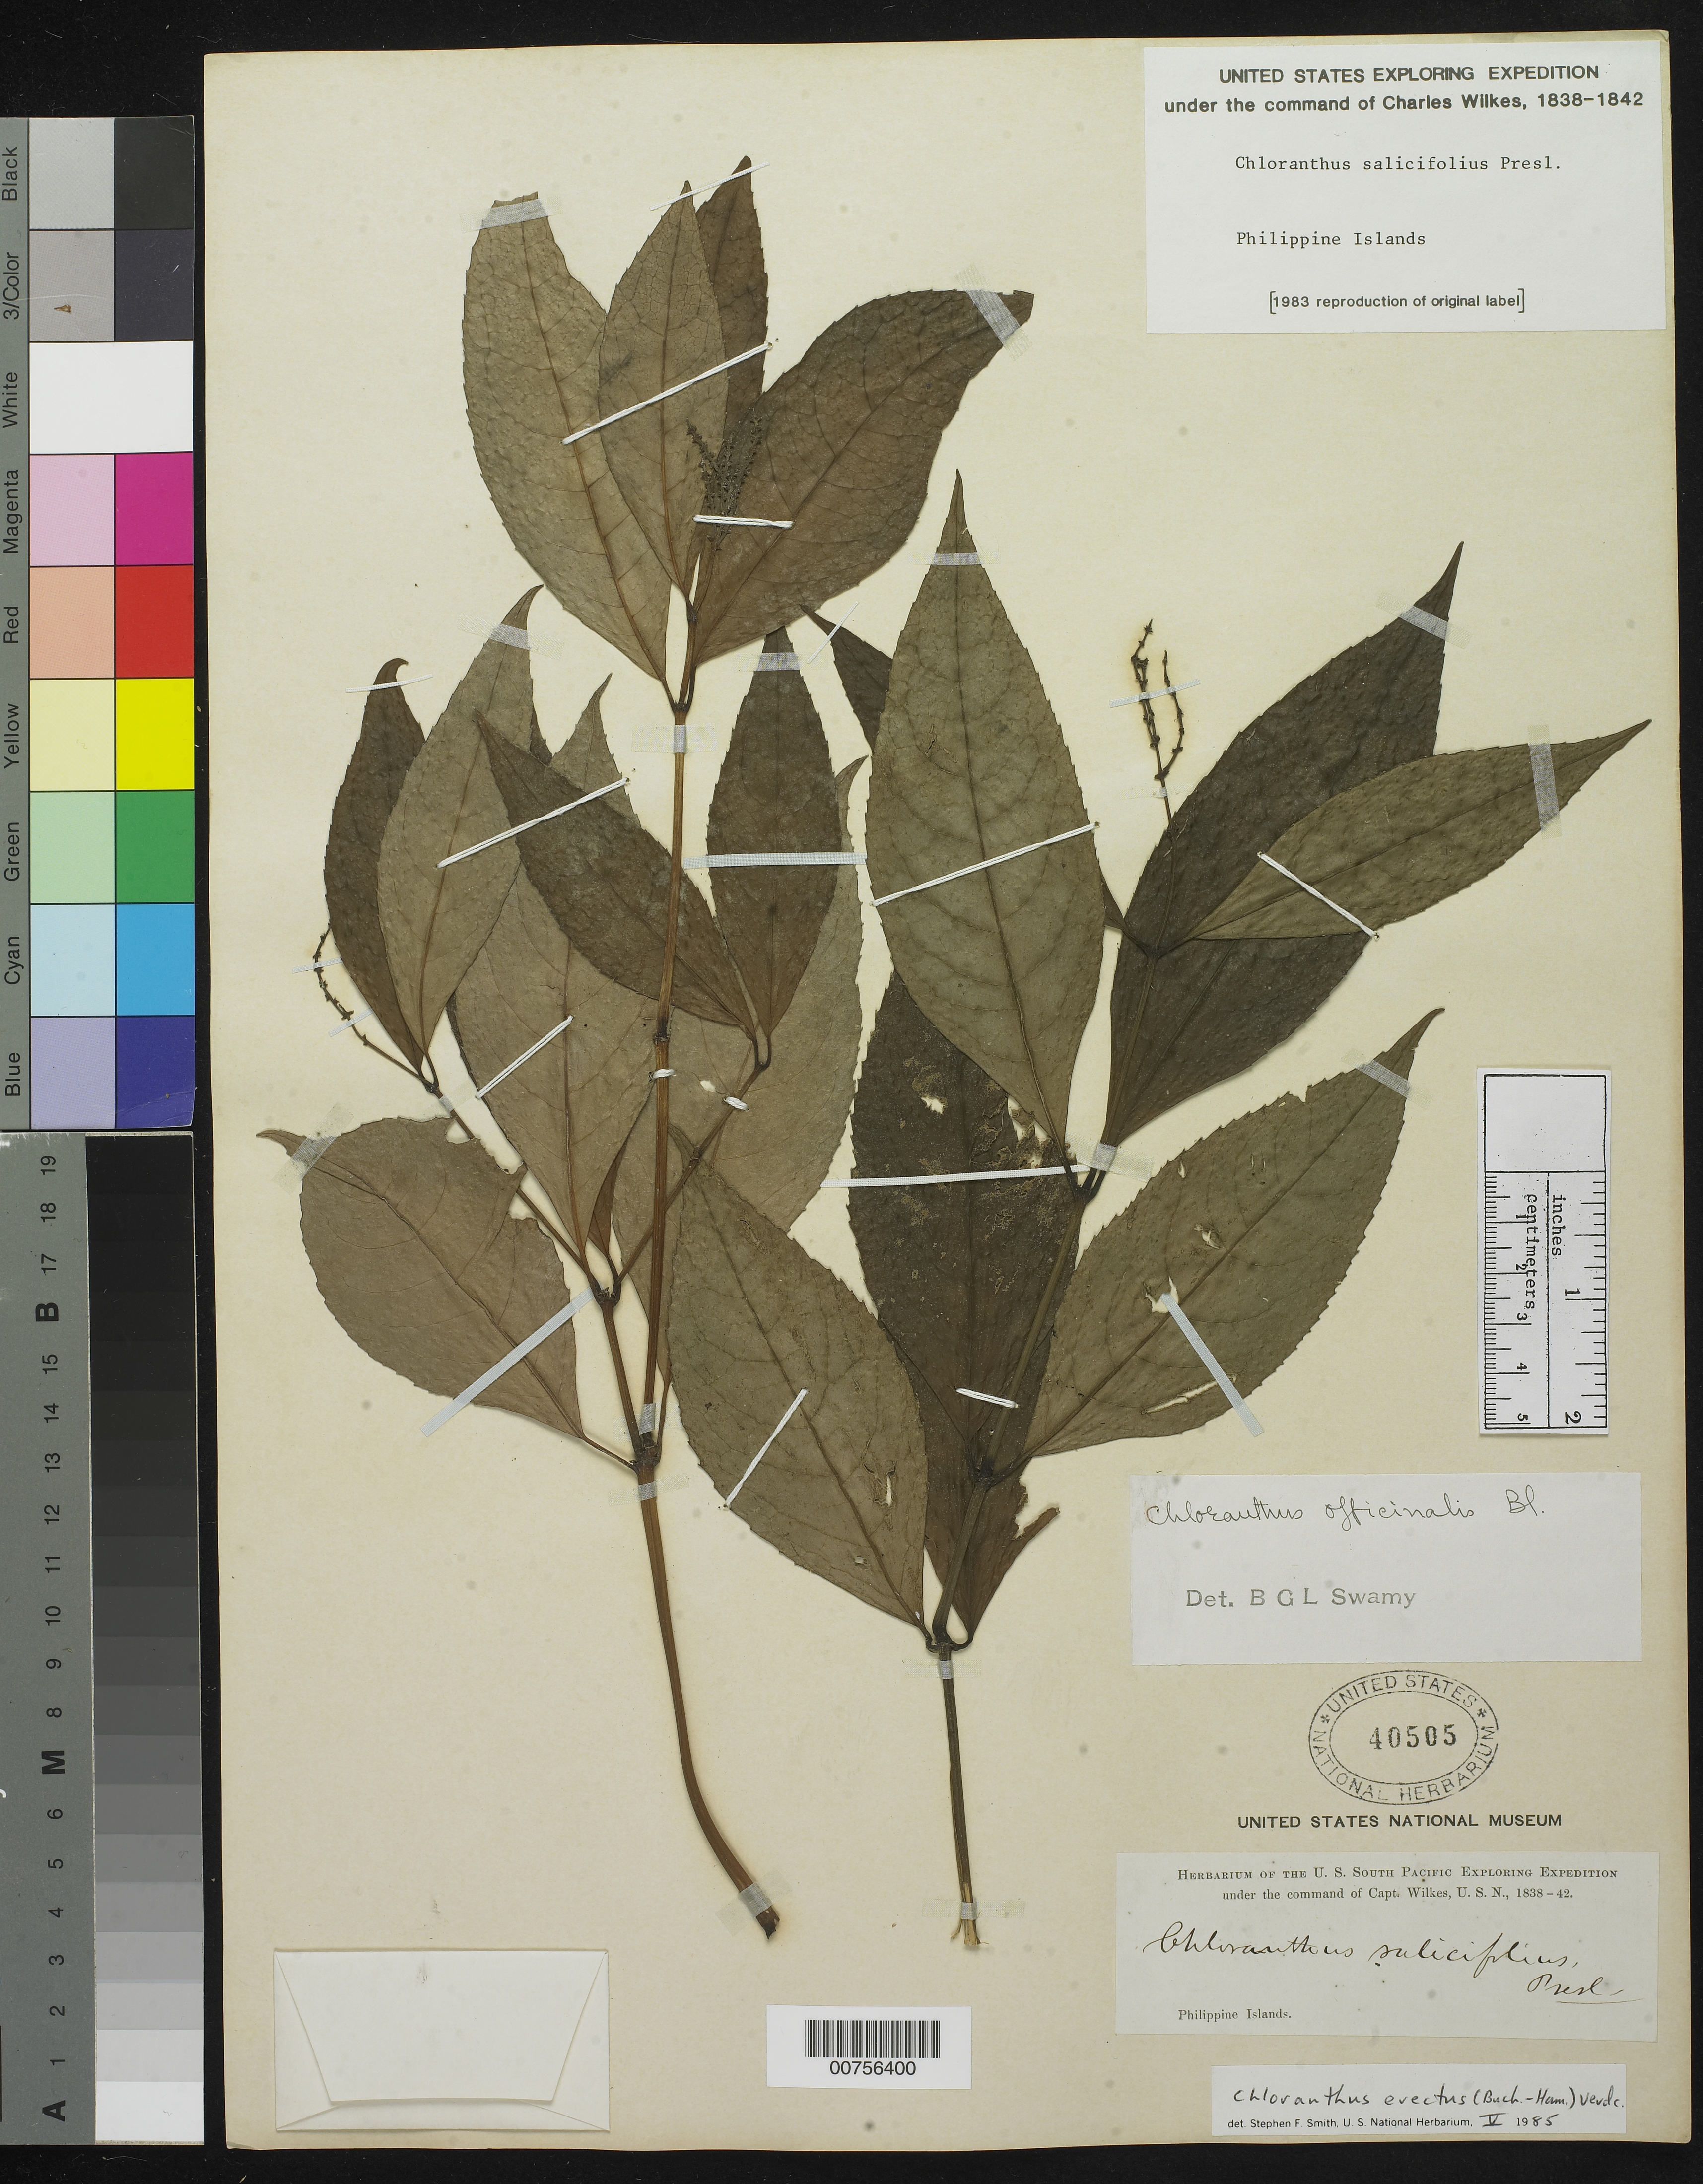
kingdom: Plantae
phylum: Tracheophyta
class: Magnoliopsida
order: Chloranthales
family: Chloranthaceae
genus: Chloranthus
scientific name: Chloranthus erectus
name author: (Buch.-Ham.) Verdc.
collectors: Wilkes Explor. Exped.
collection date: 1838/1842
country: Philippines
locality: Phillipine Islands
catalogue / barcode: US 40505